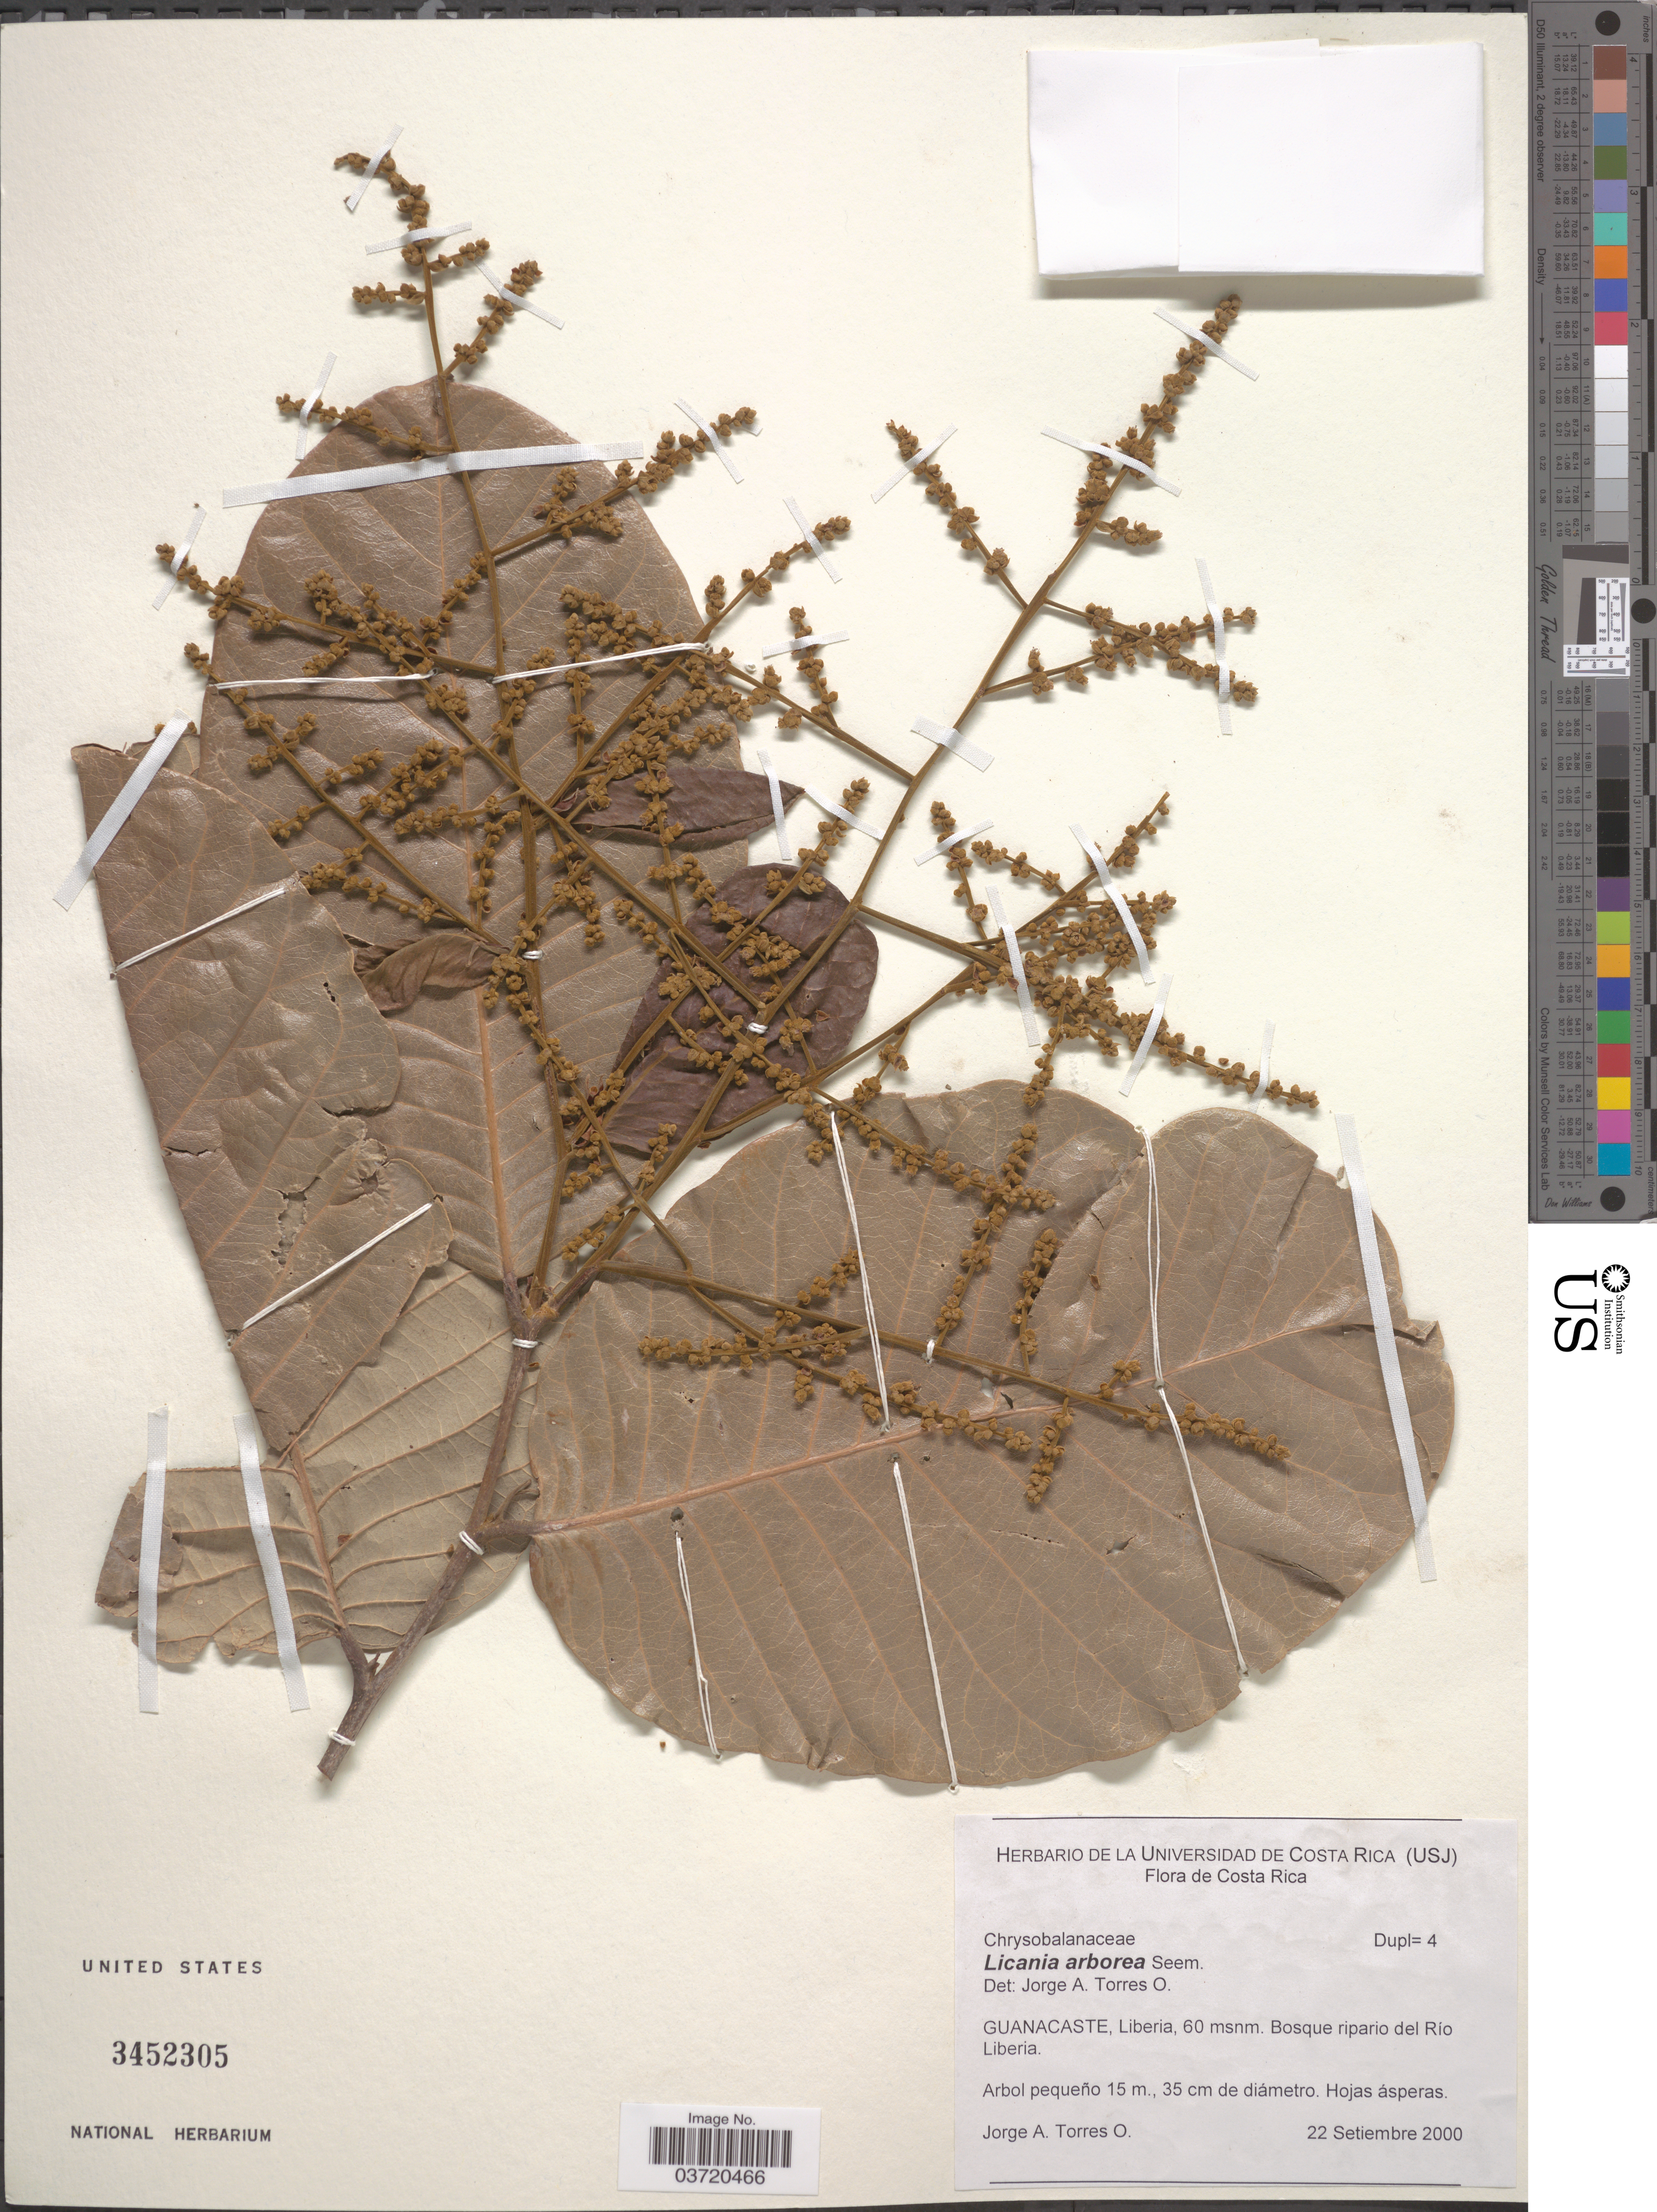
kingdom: Plantae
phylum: Tracheophyta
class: Magnoliopsida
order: Malpighiales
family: Chrysobalanaceae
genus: Microdesmia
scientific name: Microdesmia arborea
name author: (Seem.) Sothers & Prance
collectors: J. Torres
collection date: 2000-09-22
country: Costa Rica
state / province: Guanacaste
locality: Liberia. Bosque ripario del Rio Liberia.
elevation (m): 60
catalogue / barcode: US 3452305